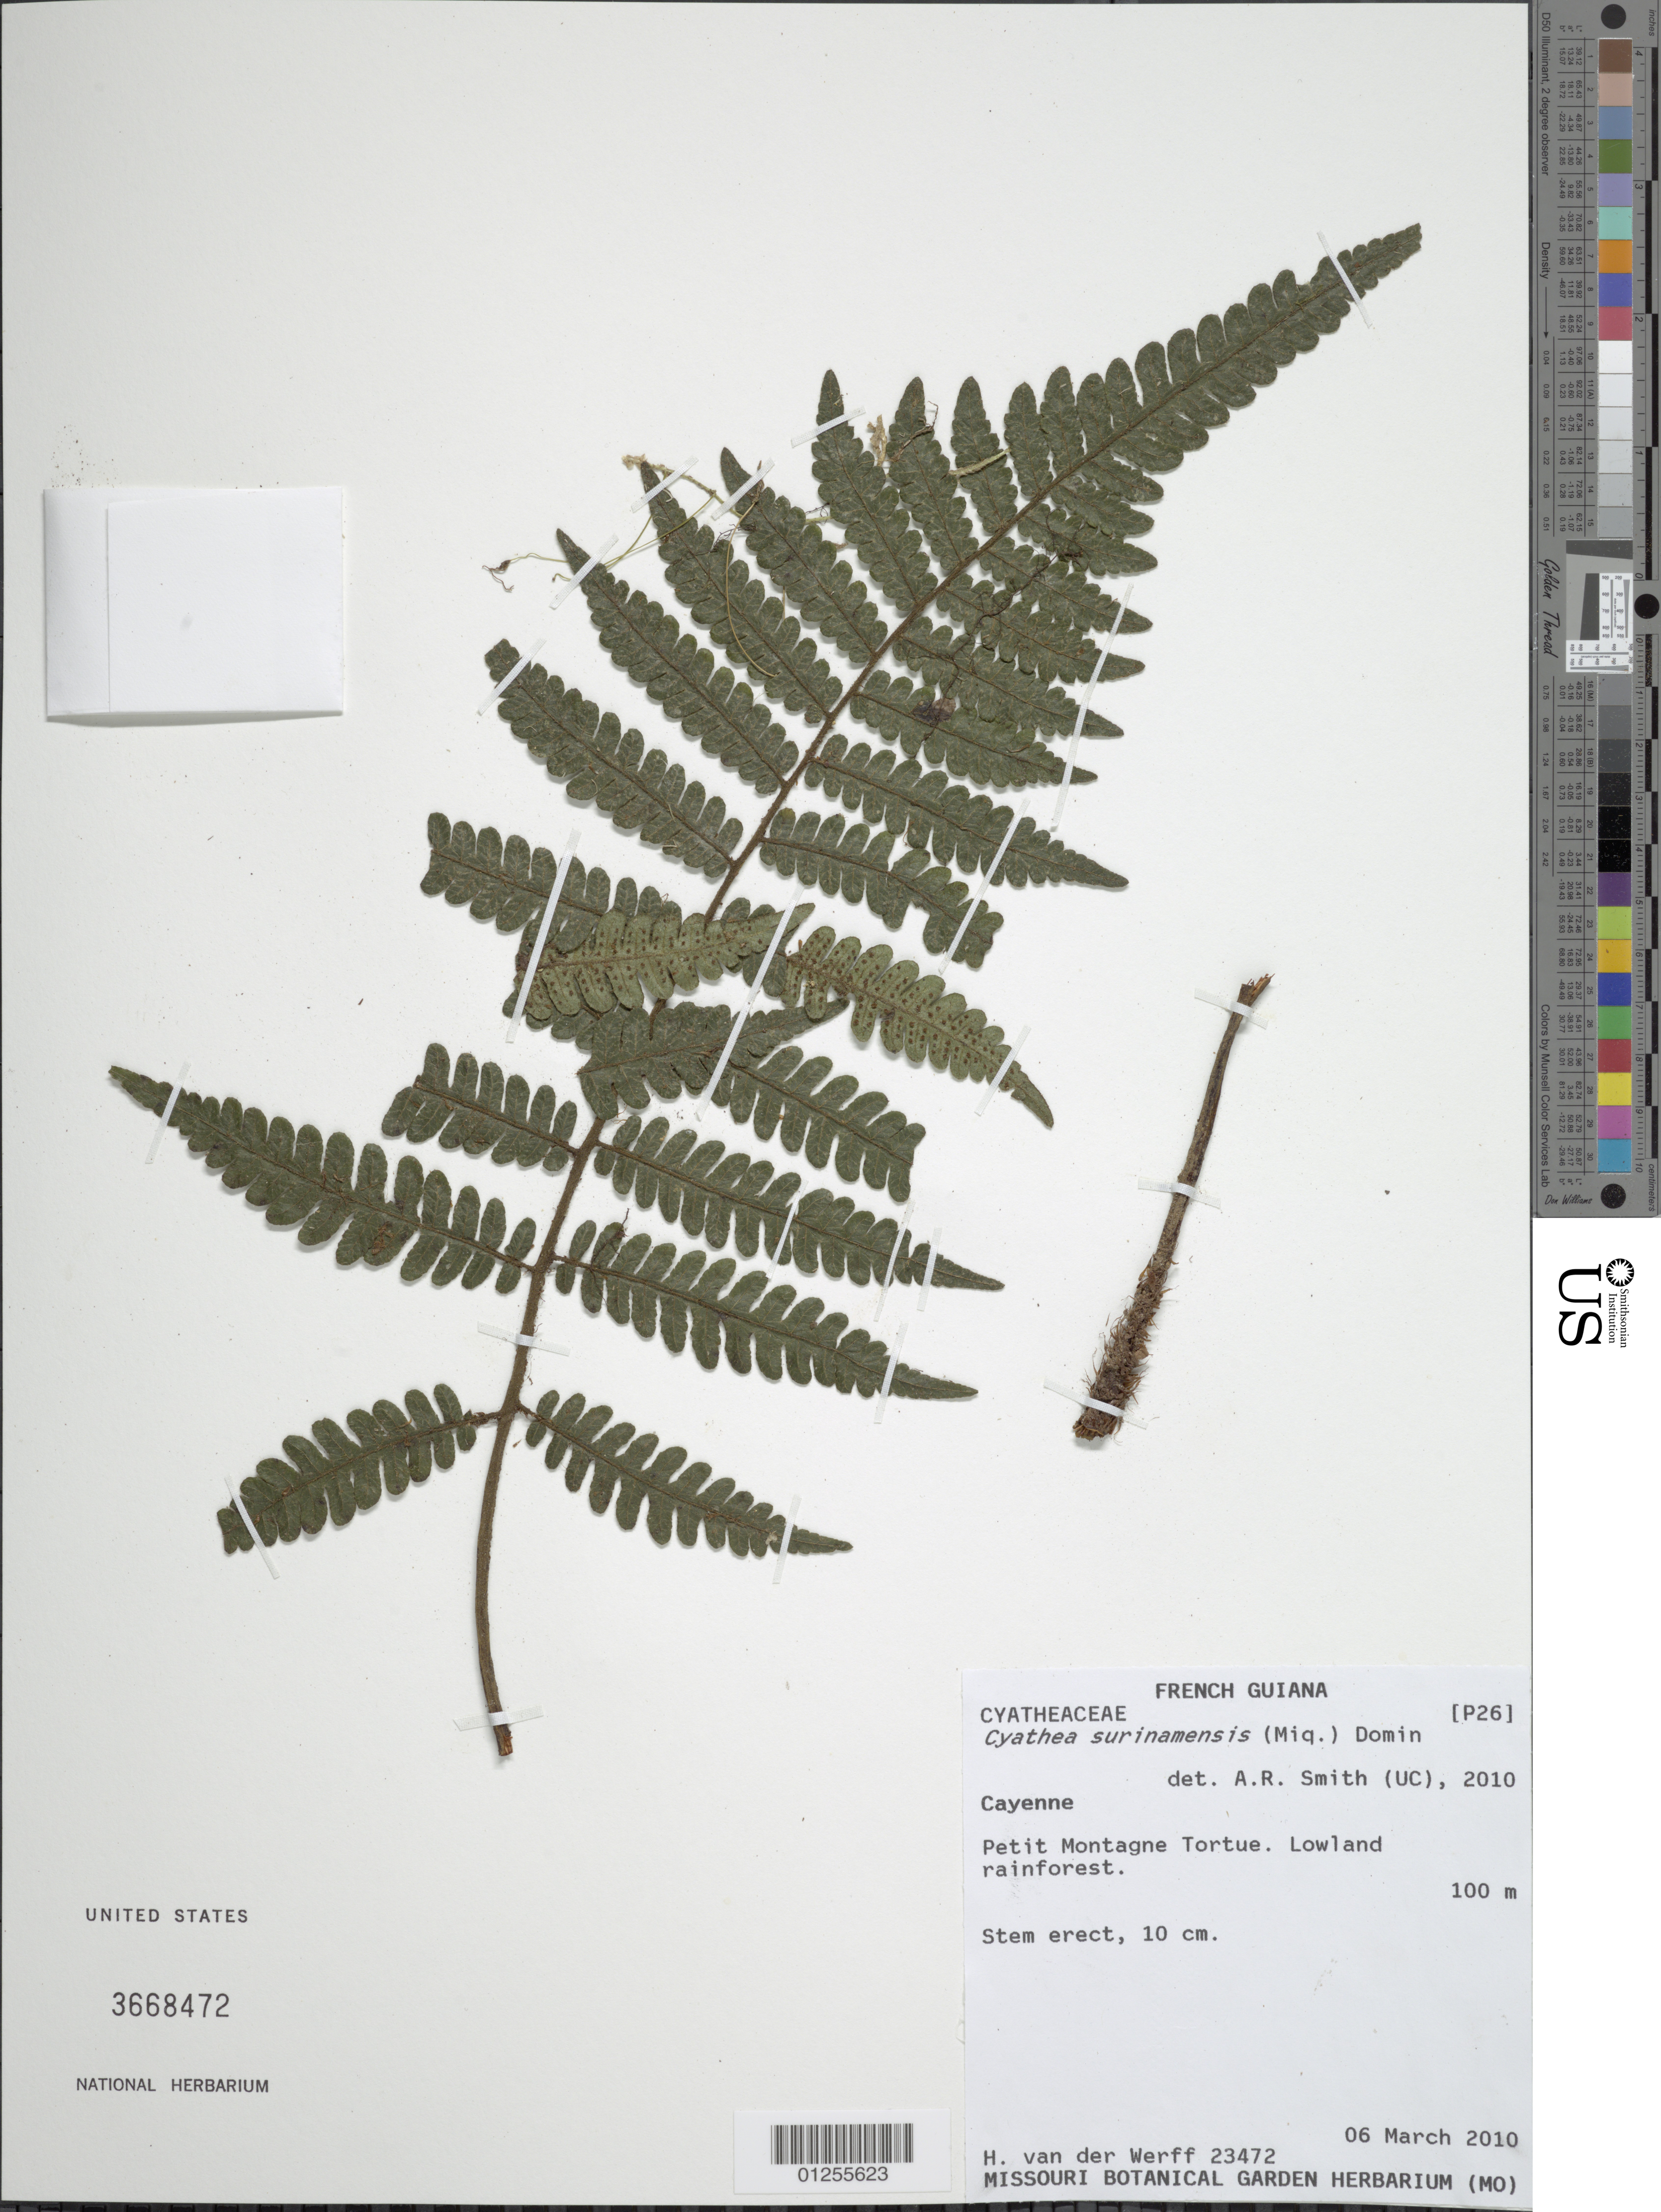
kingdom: Plantae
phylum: Tracheophyta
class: Polypodiopsida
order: Cyatheales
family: Cyatheaceae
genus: Cyathea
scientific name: Cyathea surinamensis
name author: (Miq.) Domin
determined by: Smith, Alan R., (UC)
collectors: H. van der Werff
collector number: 23472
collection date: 2010-03-06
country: French Guiana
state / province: Cayenne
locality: Petit Montagne Tortue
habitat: Lowland rainforest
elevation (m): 100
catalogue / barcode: US 3668472